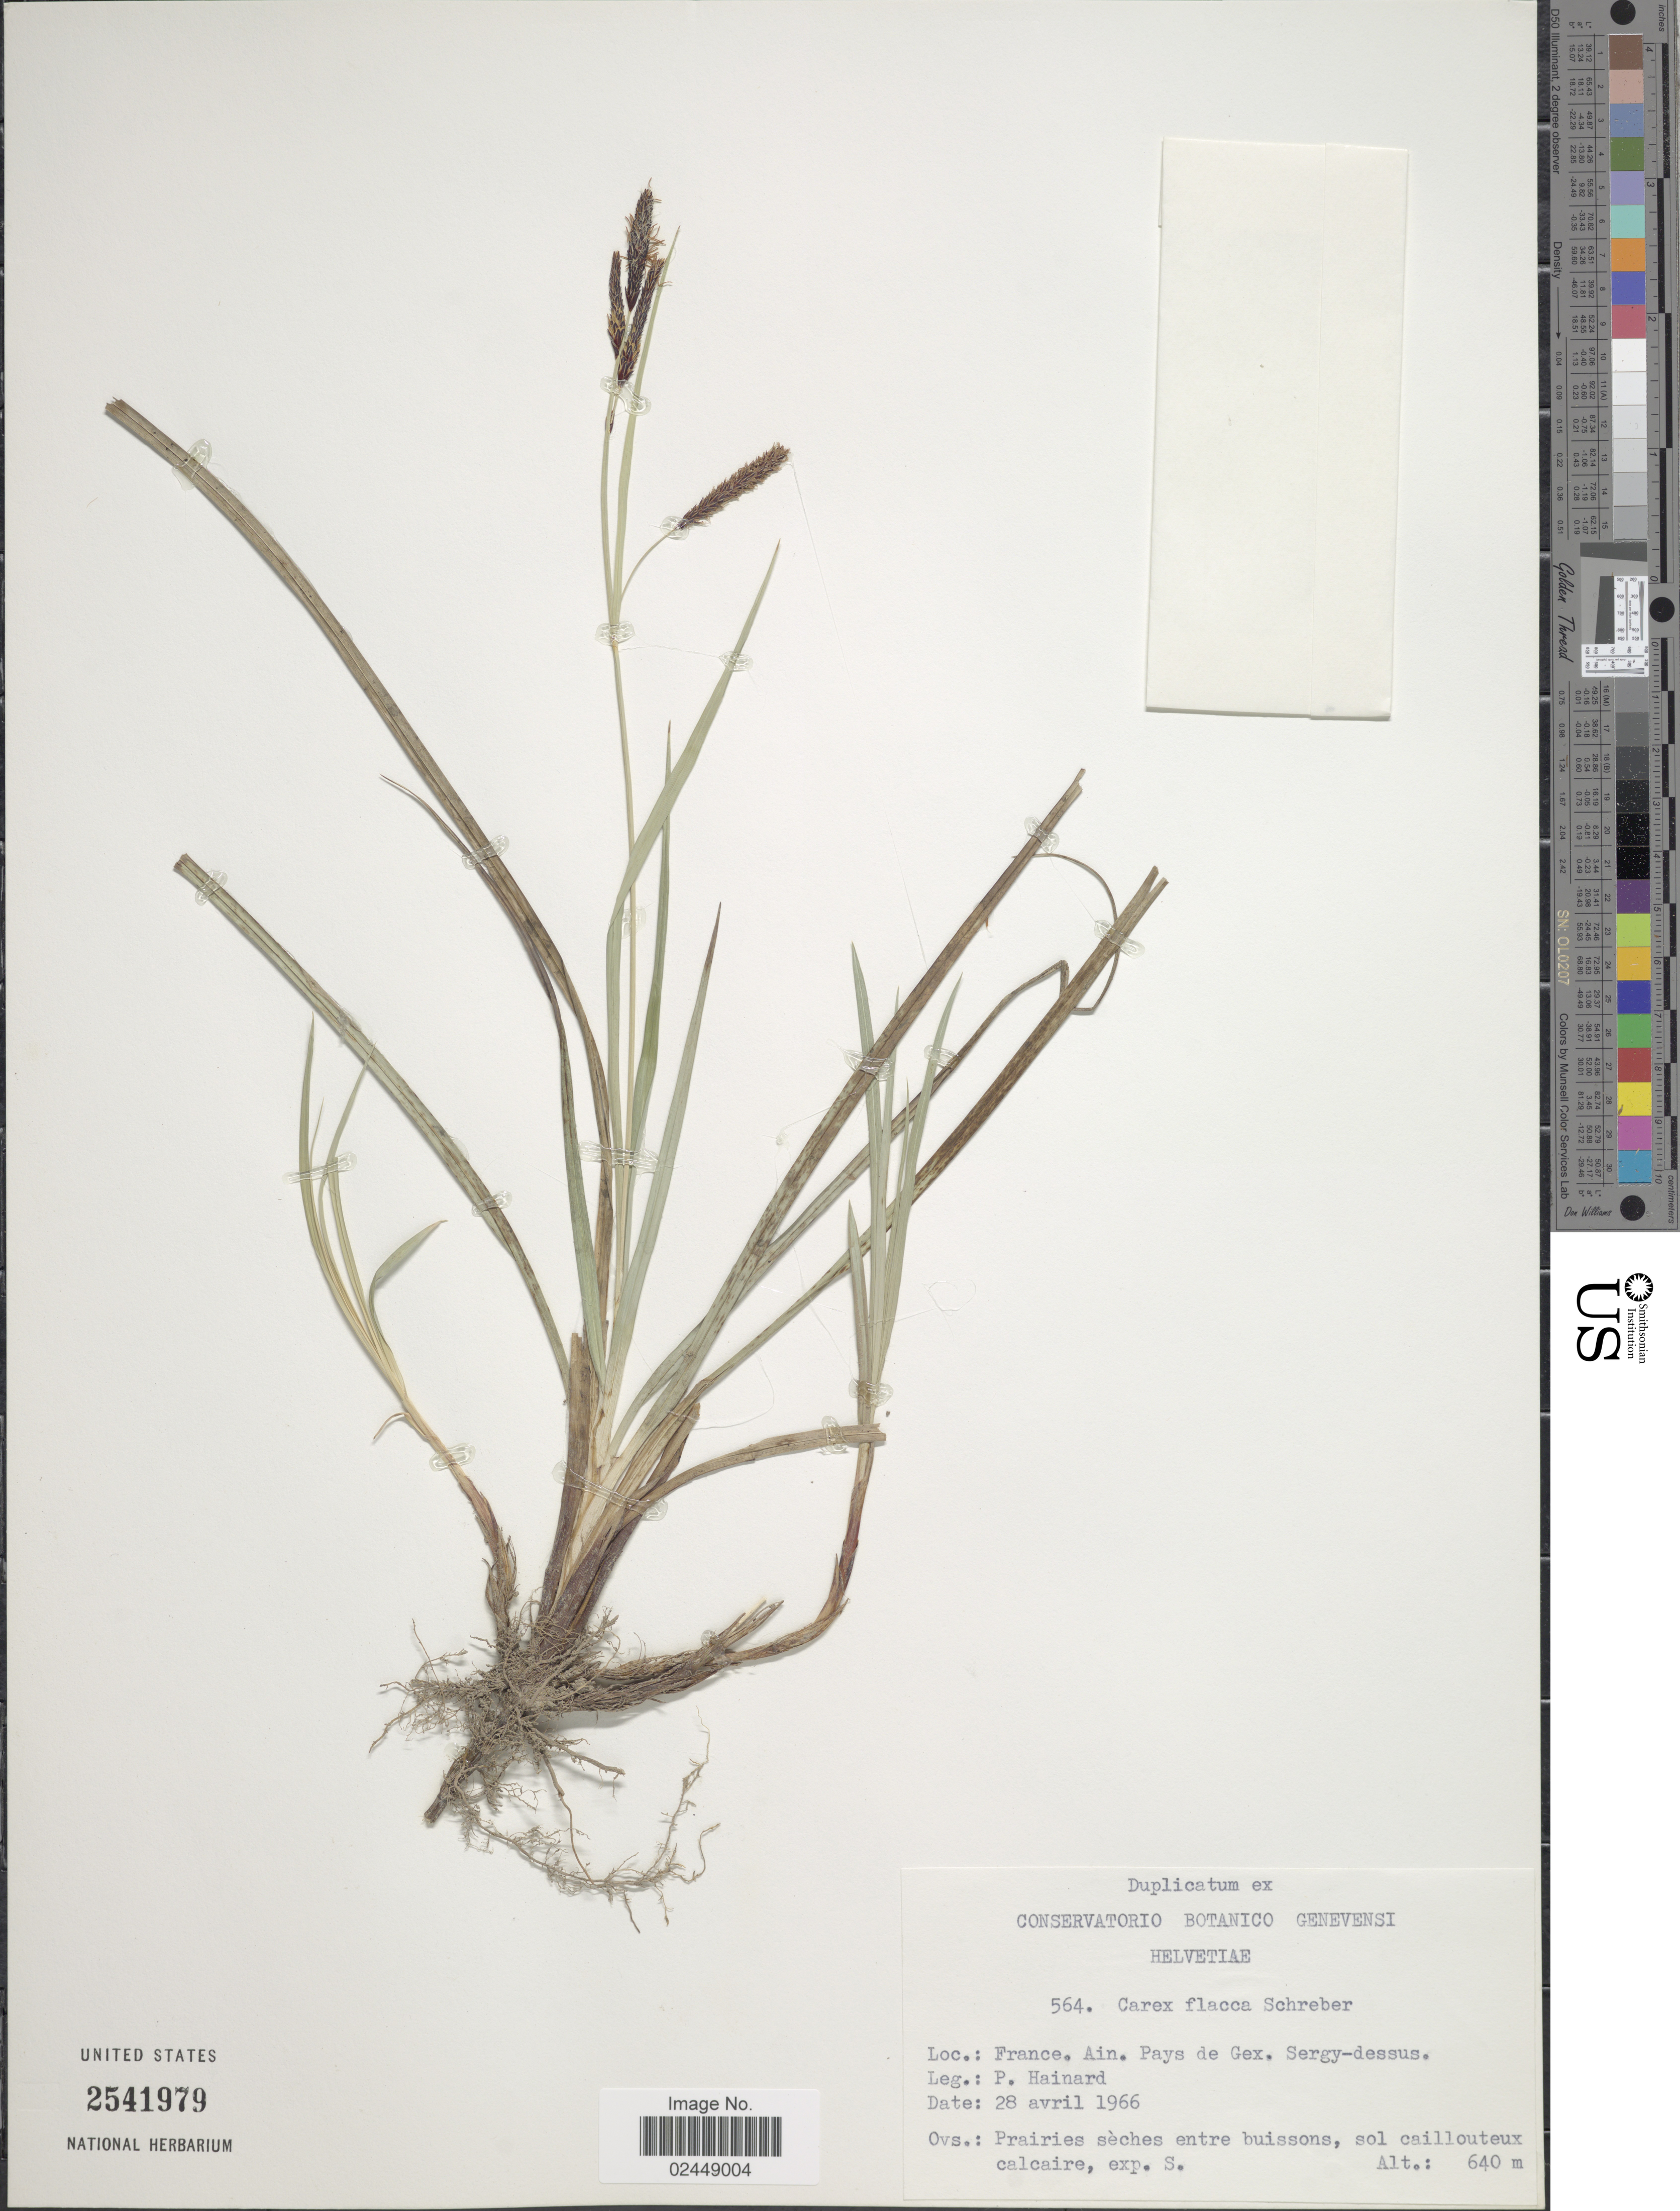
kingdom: Plantae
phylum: Tracheophyta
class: Liliopsida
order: Poales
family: Cyperaceae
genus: Carex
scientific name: Carex flacca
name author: Schreb.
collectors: P. Hainard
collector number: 564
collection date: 1966-04-28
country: Switzerland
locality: France, Ain, Pays de Gex. Sergy-dessus, Prairies seches entre buissons, sol caillouteux colcacaire, exp. S.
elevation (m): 640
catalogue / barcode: US 2541979